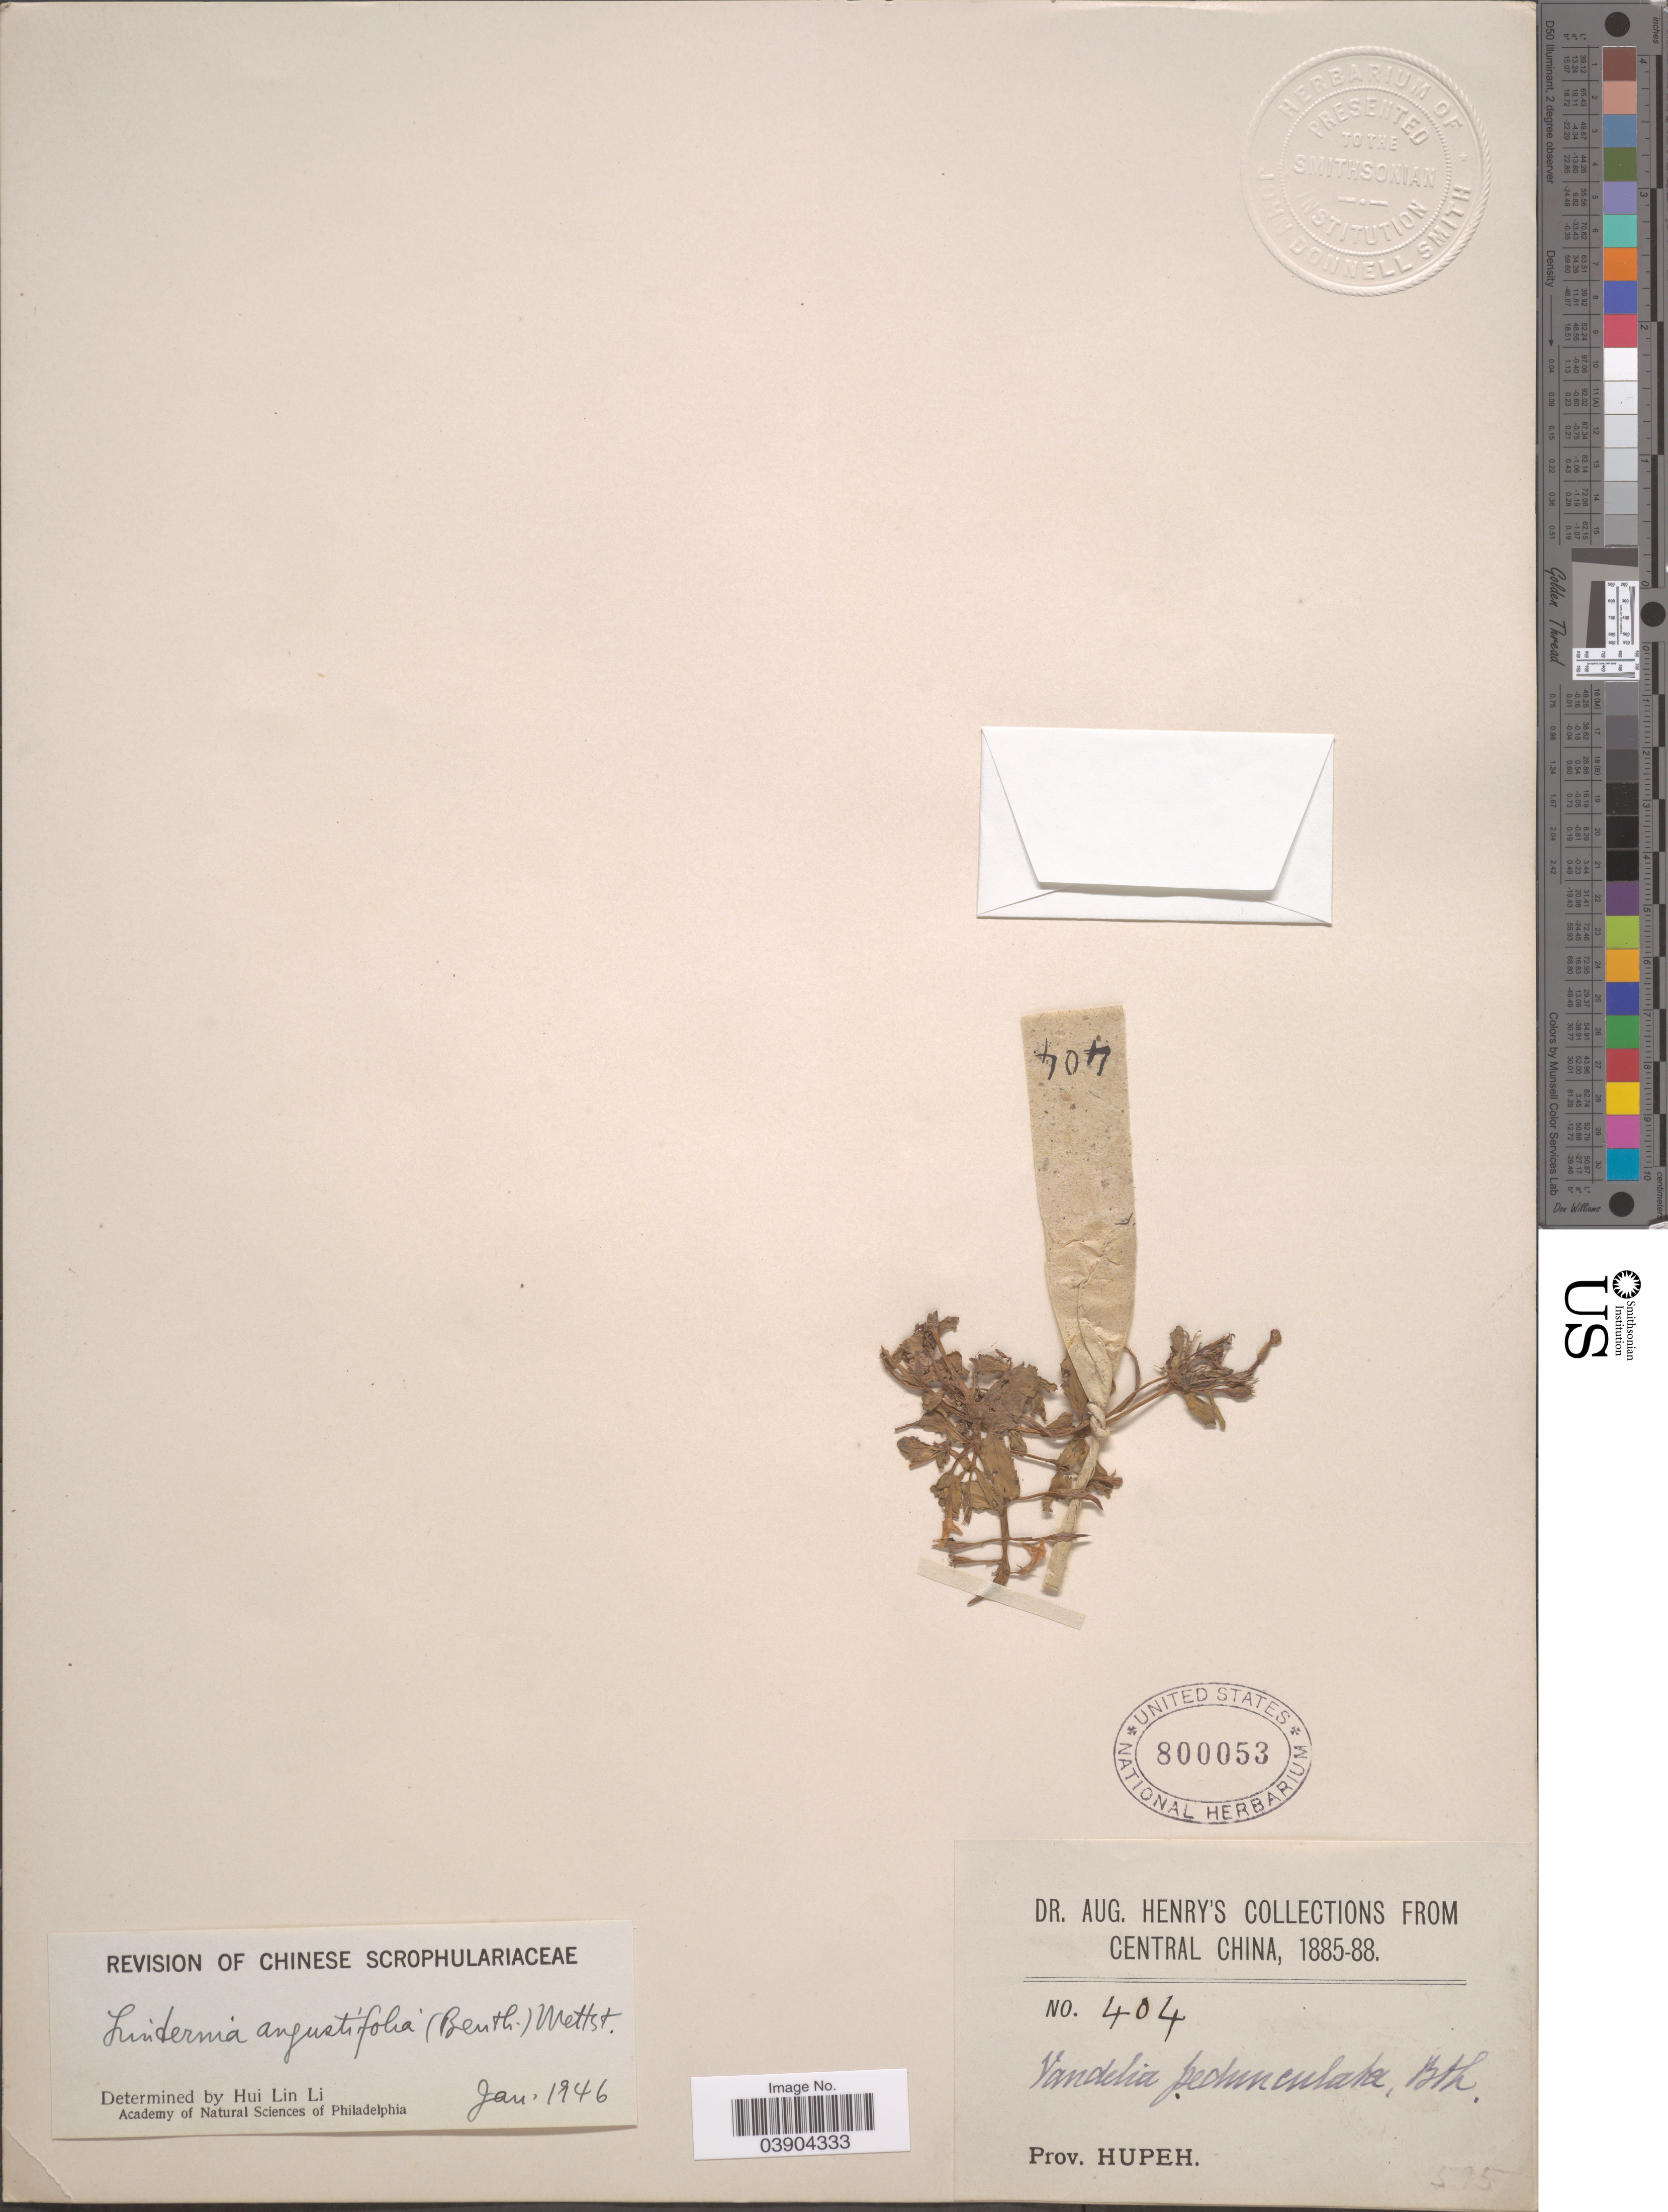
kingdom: Plantae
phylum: Tracheophyta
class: Magnoliopsida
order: Lamiales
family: Linderniaceae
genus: Lindernia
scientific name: Lindernia angustifolia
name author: (Benth.) Wettst.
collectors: A. Henry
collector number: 404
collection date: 1885/1888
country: China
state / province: Hubei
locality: Central China. Prov. Hupeh.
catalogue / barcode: US 800053